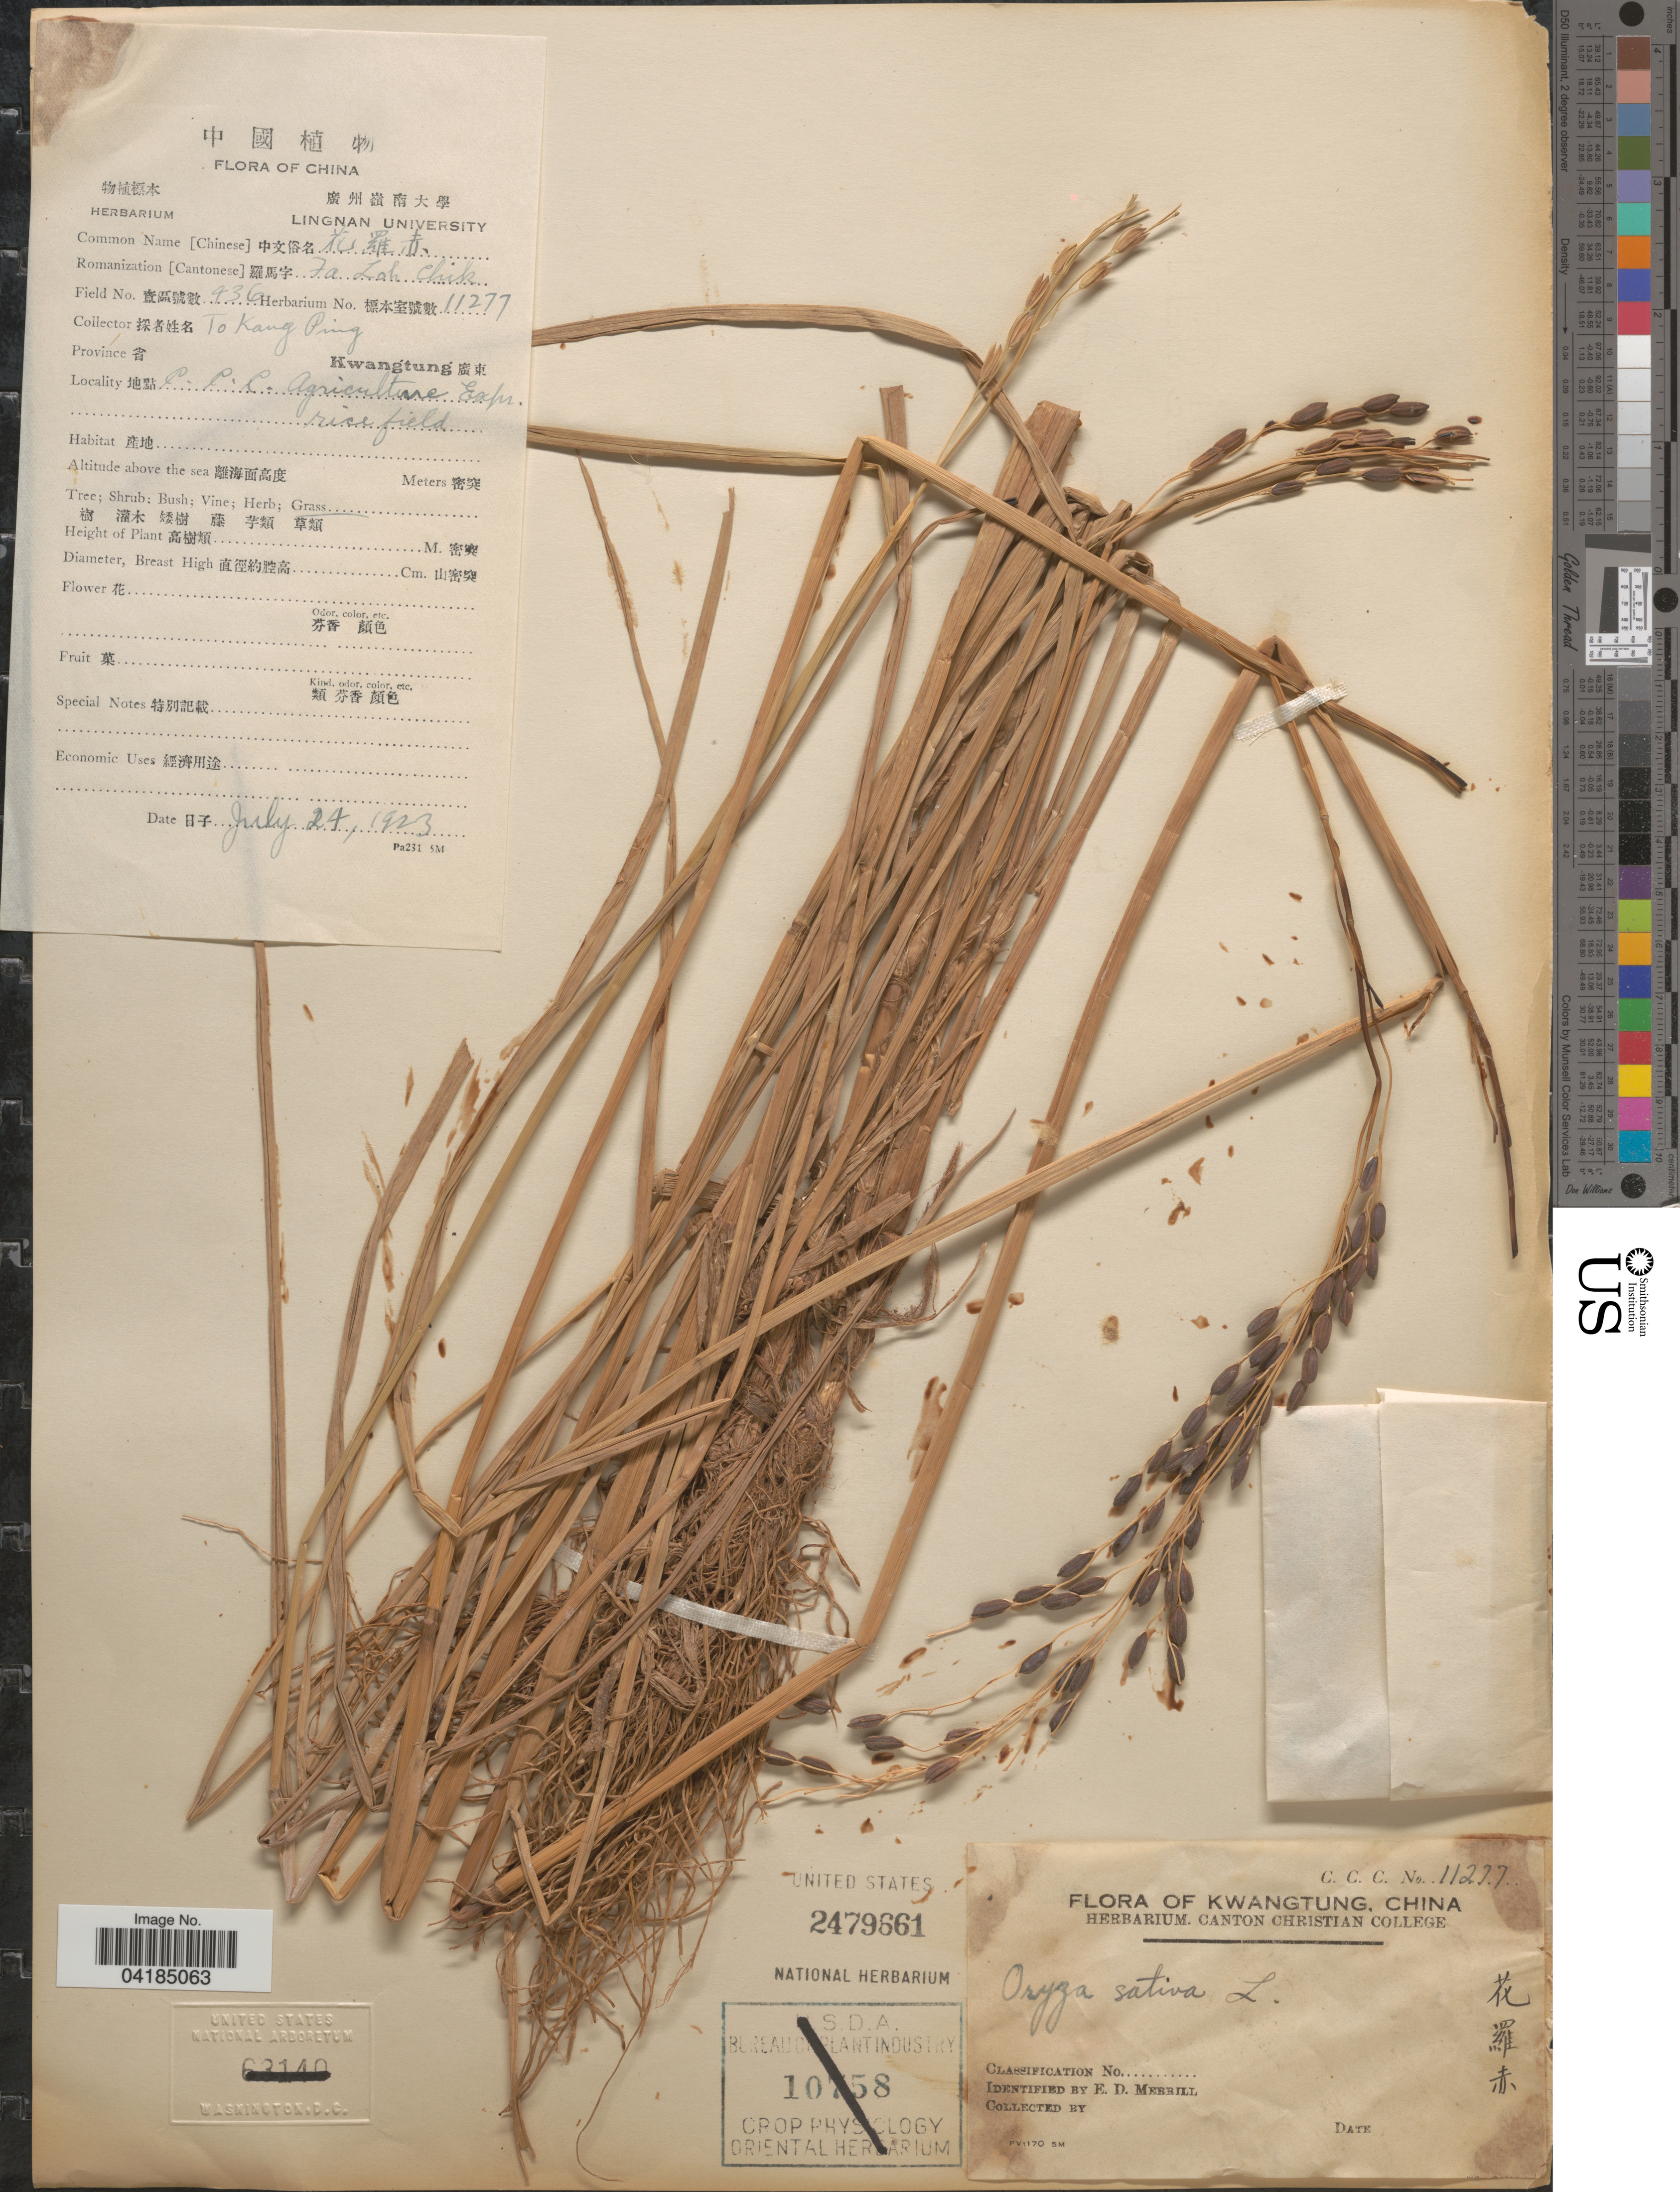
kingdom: Plantae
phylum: Tracheophyta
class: Liliopsida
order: Poales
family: Poaceae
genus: Oryza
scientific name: Oryza sativa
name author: L.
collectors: T. Ping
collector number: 436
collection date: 1923-07-24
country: China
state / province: Guangdong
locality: Kwangtung. C.C.C. Agriculture Expr. rice field.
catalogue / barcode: US 2479661